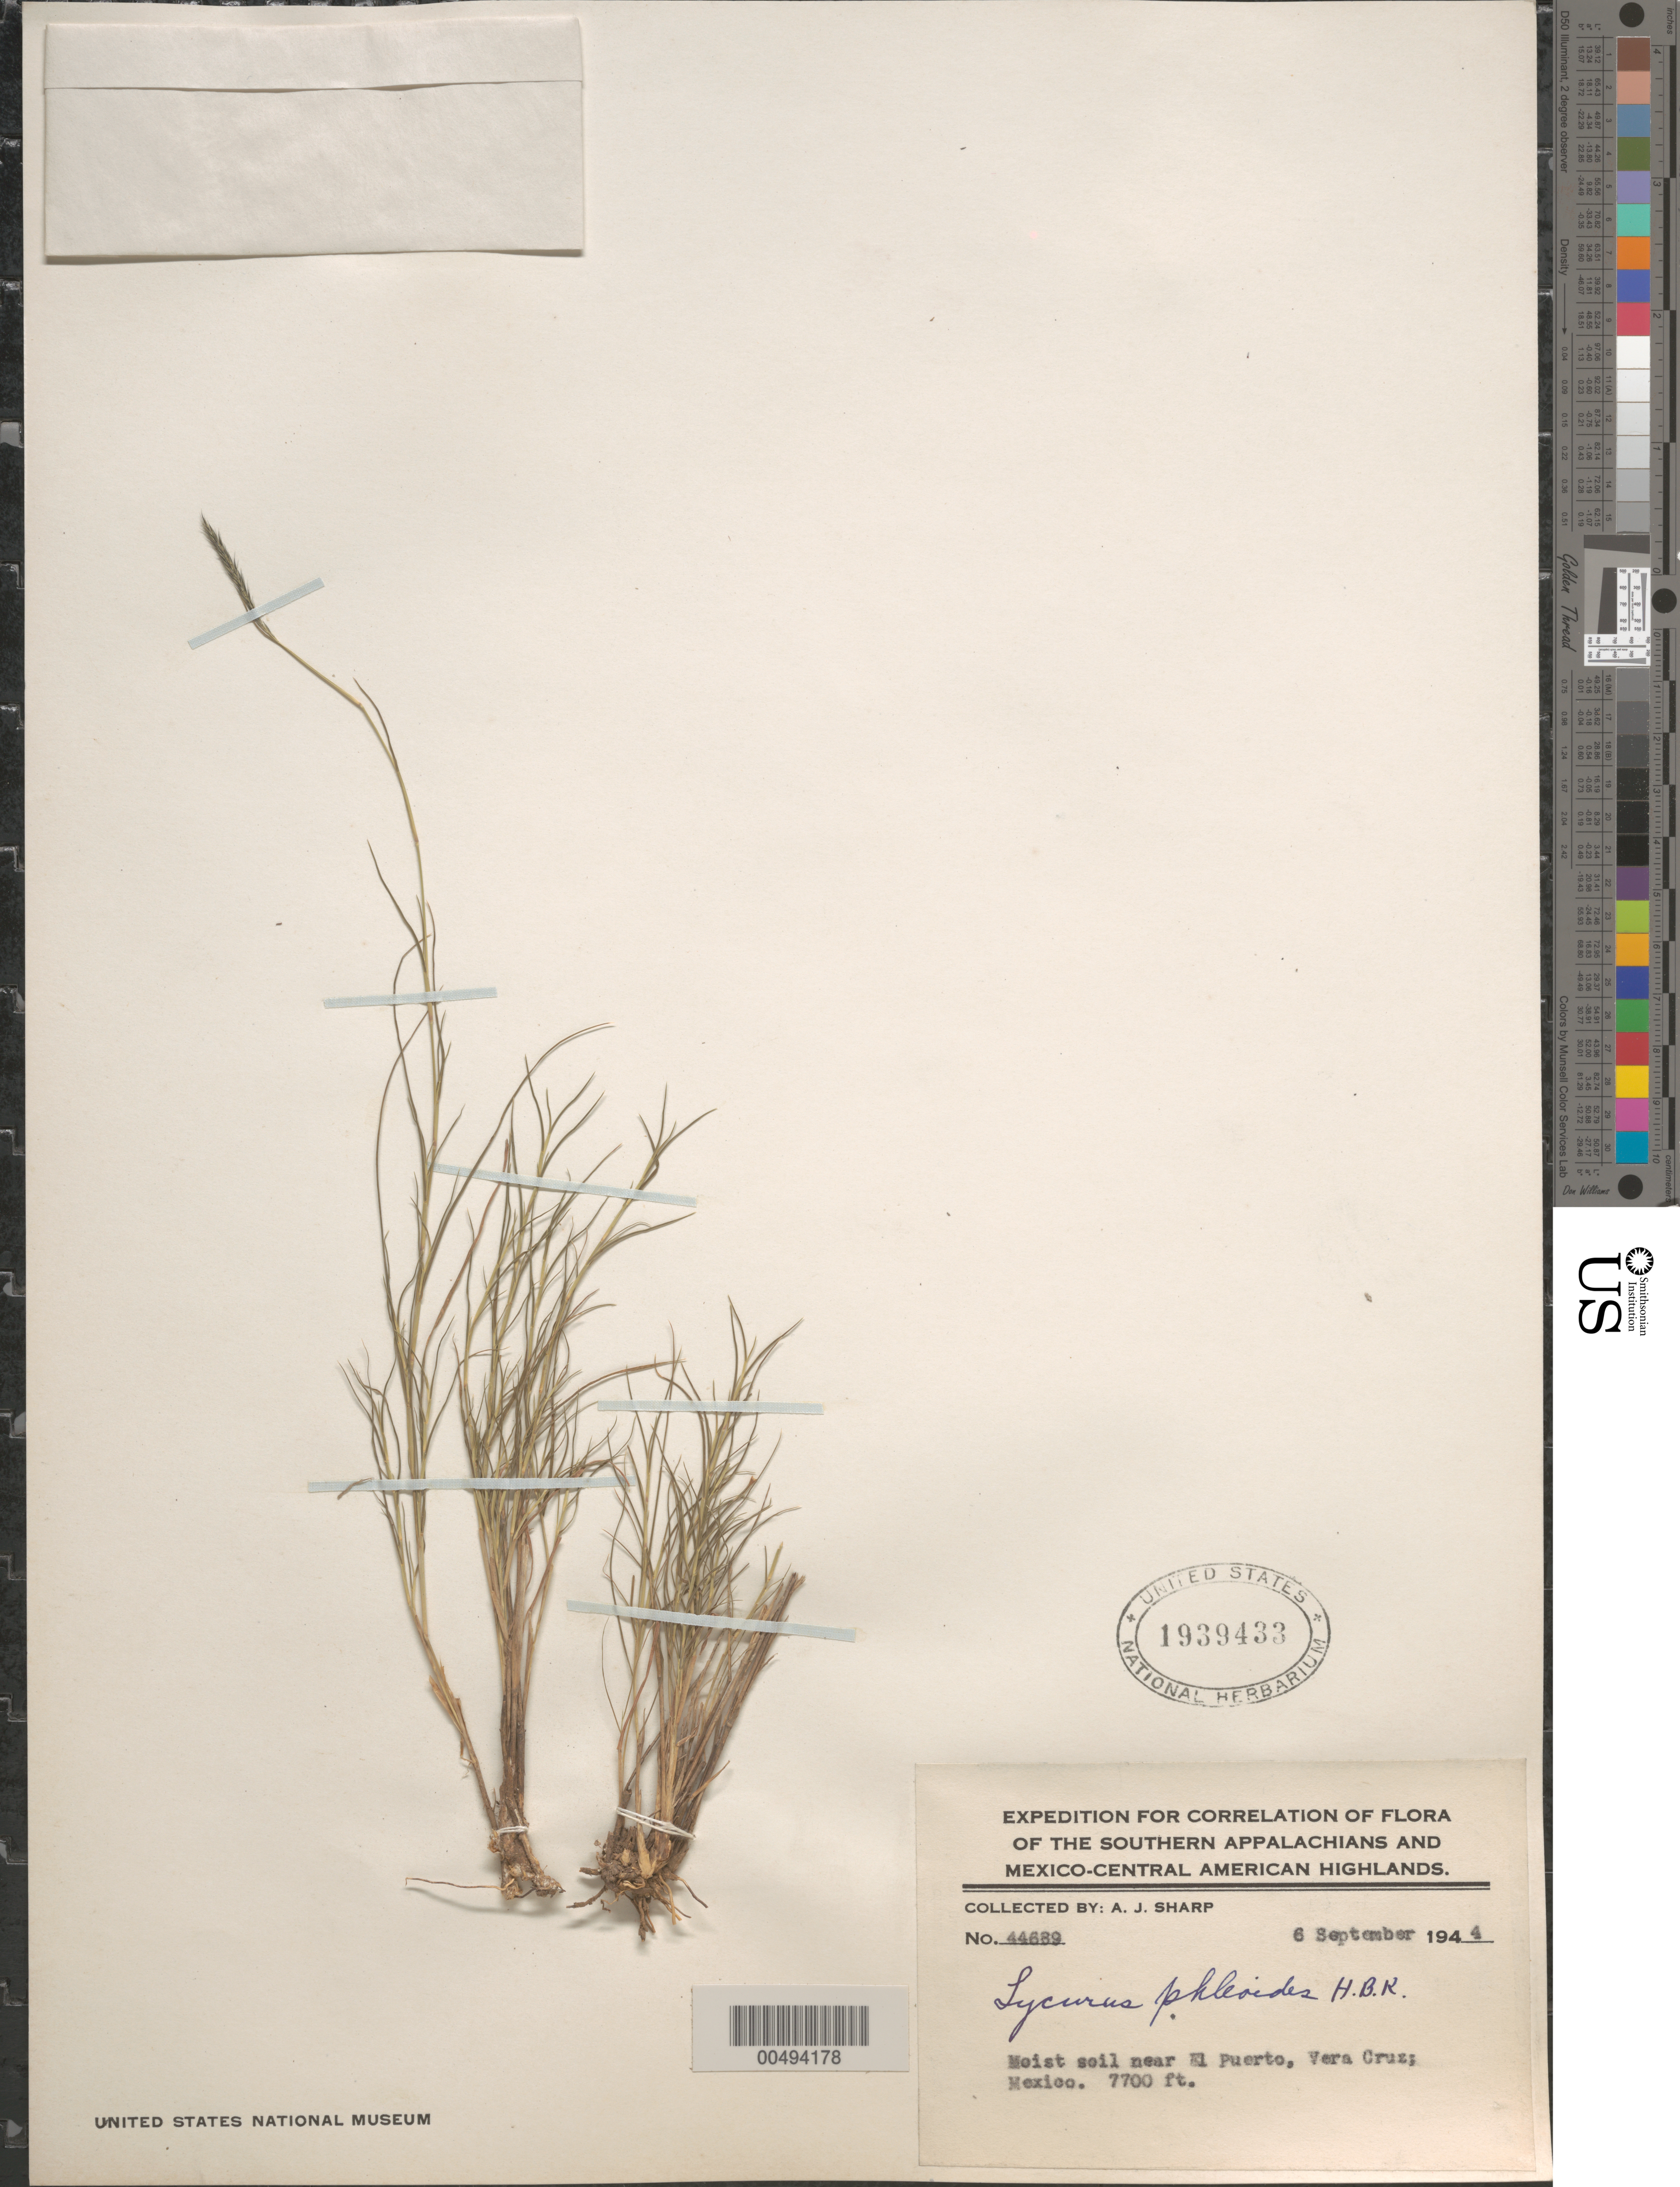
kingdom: Plantae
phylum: Tracheophyta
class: Liliopsida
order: Poales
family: Poaceae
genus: Lycurus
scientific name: Lycurus phleoides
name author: Kunth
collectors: A. J. Sharp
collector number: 44689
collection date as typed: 6 Sep 1944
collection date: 1944-09-06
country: Mexico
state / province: Veracruz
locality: Near El Puerto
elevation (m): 2347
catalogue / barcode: US 1939433